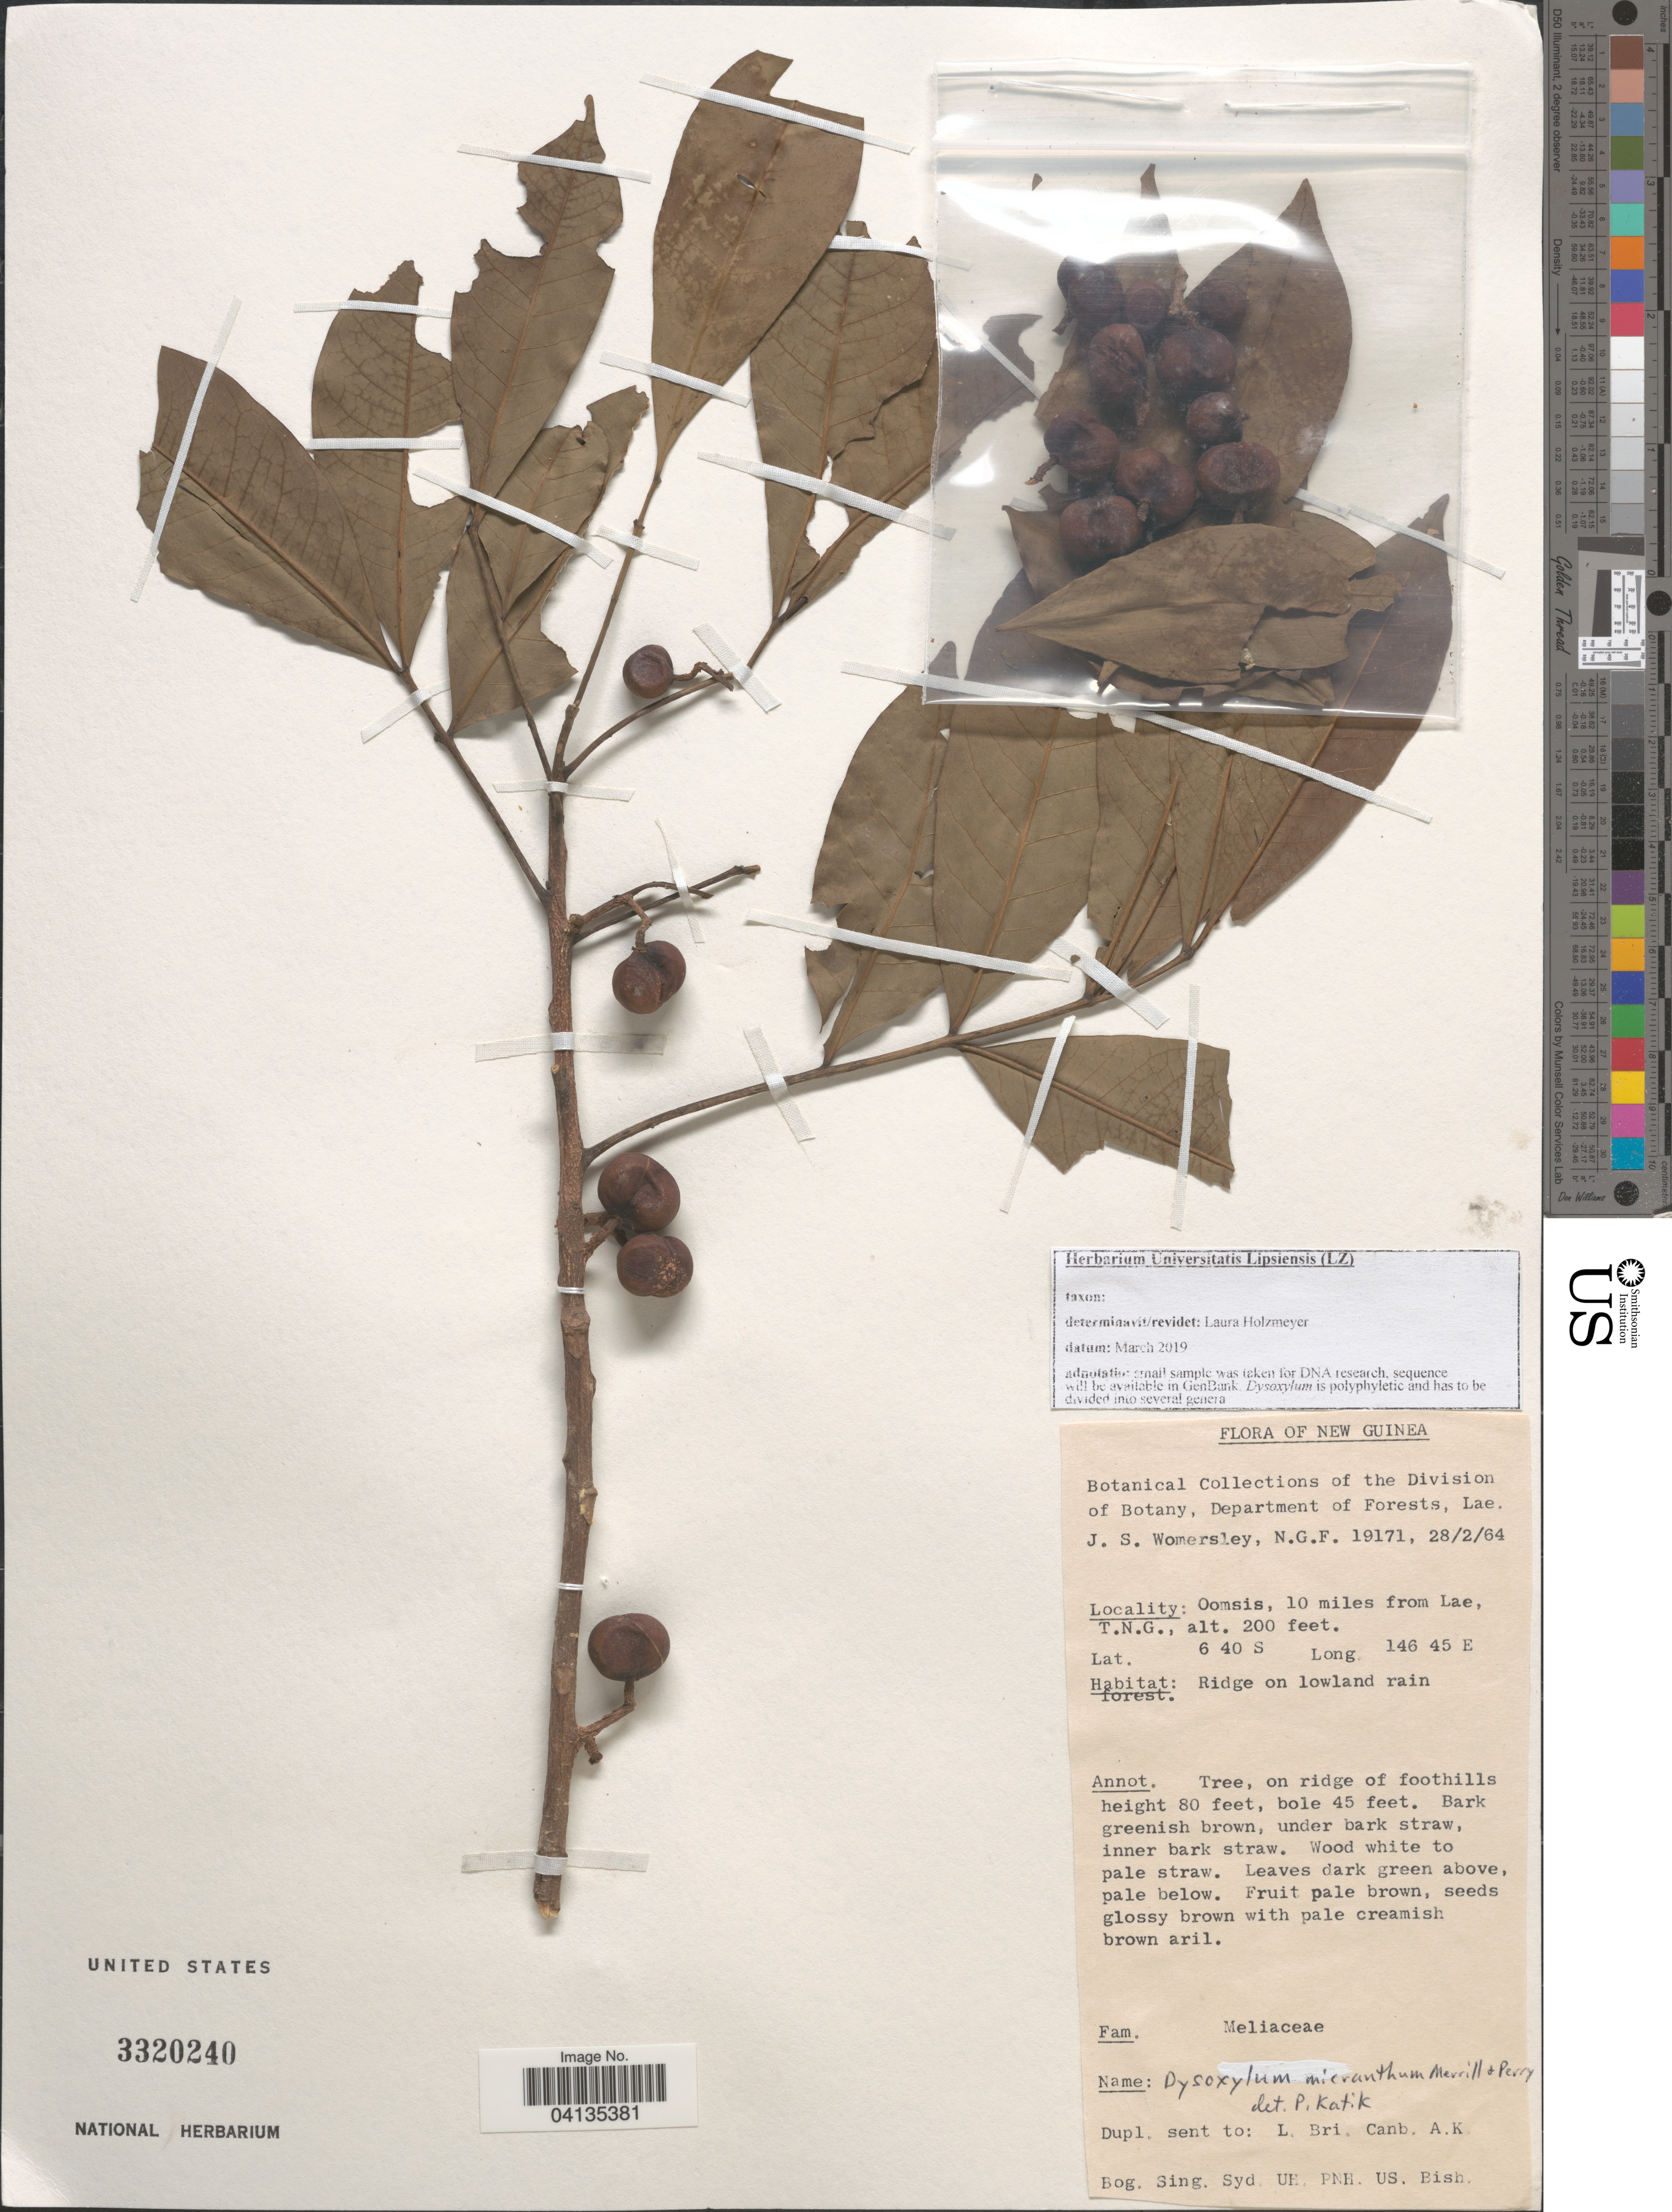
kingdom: Plantae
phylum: Tracheophyta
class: Magnoliopsida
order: Sapindales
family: Meliaceae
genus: Didymocheton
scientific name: Didymocheton papuanus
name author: (Merr. & L.M. Perry) Mabb.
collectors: J. S. Womersley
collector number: N.G.F.19171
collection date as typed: Transcribed d/m/y: 28/2/64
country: Papua New Guinea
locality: New Guinea. Oomsis, 10 miles from Lae, T.N.G.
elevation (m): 61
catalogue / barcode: US 3320240